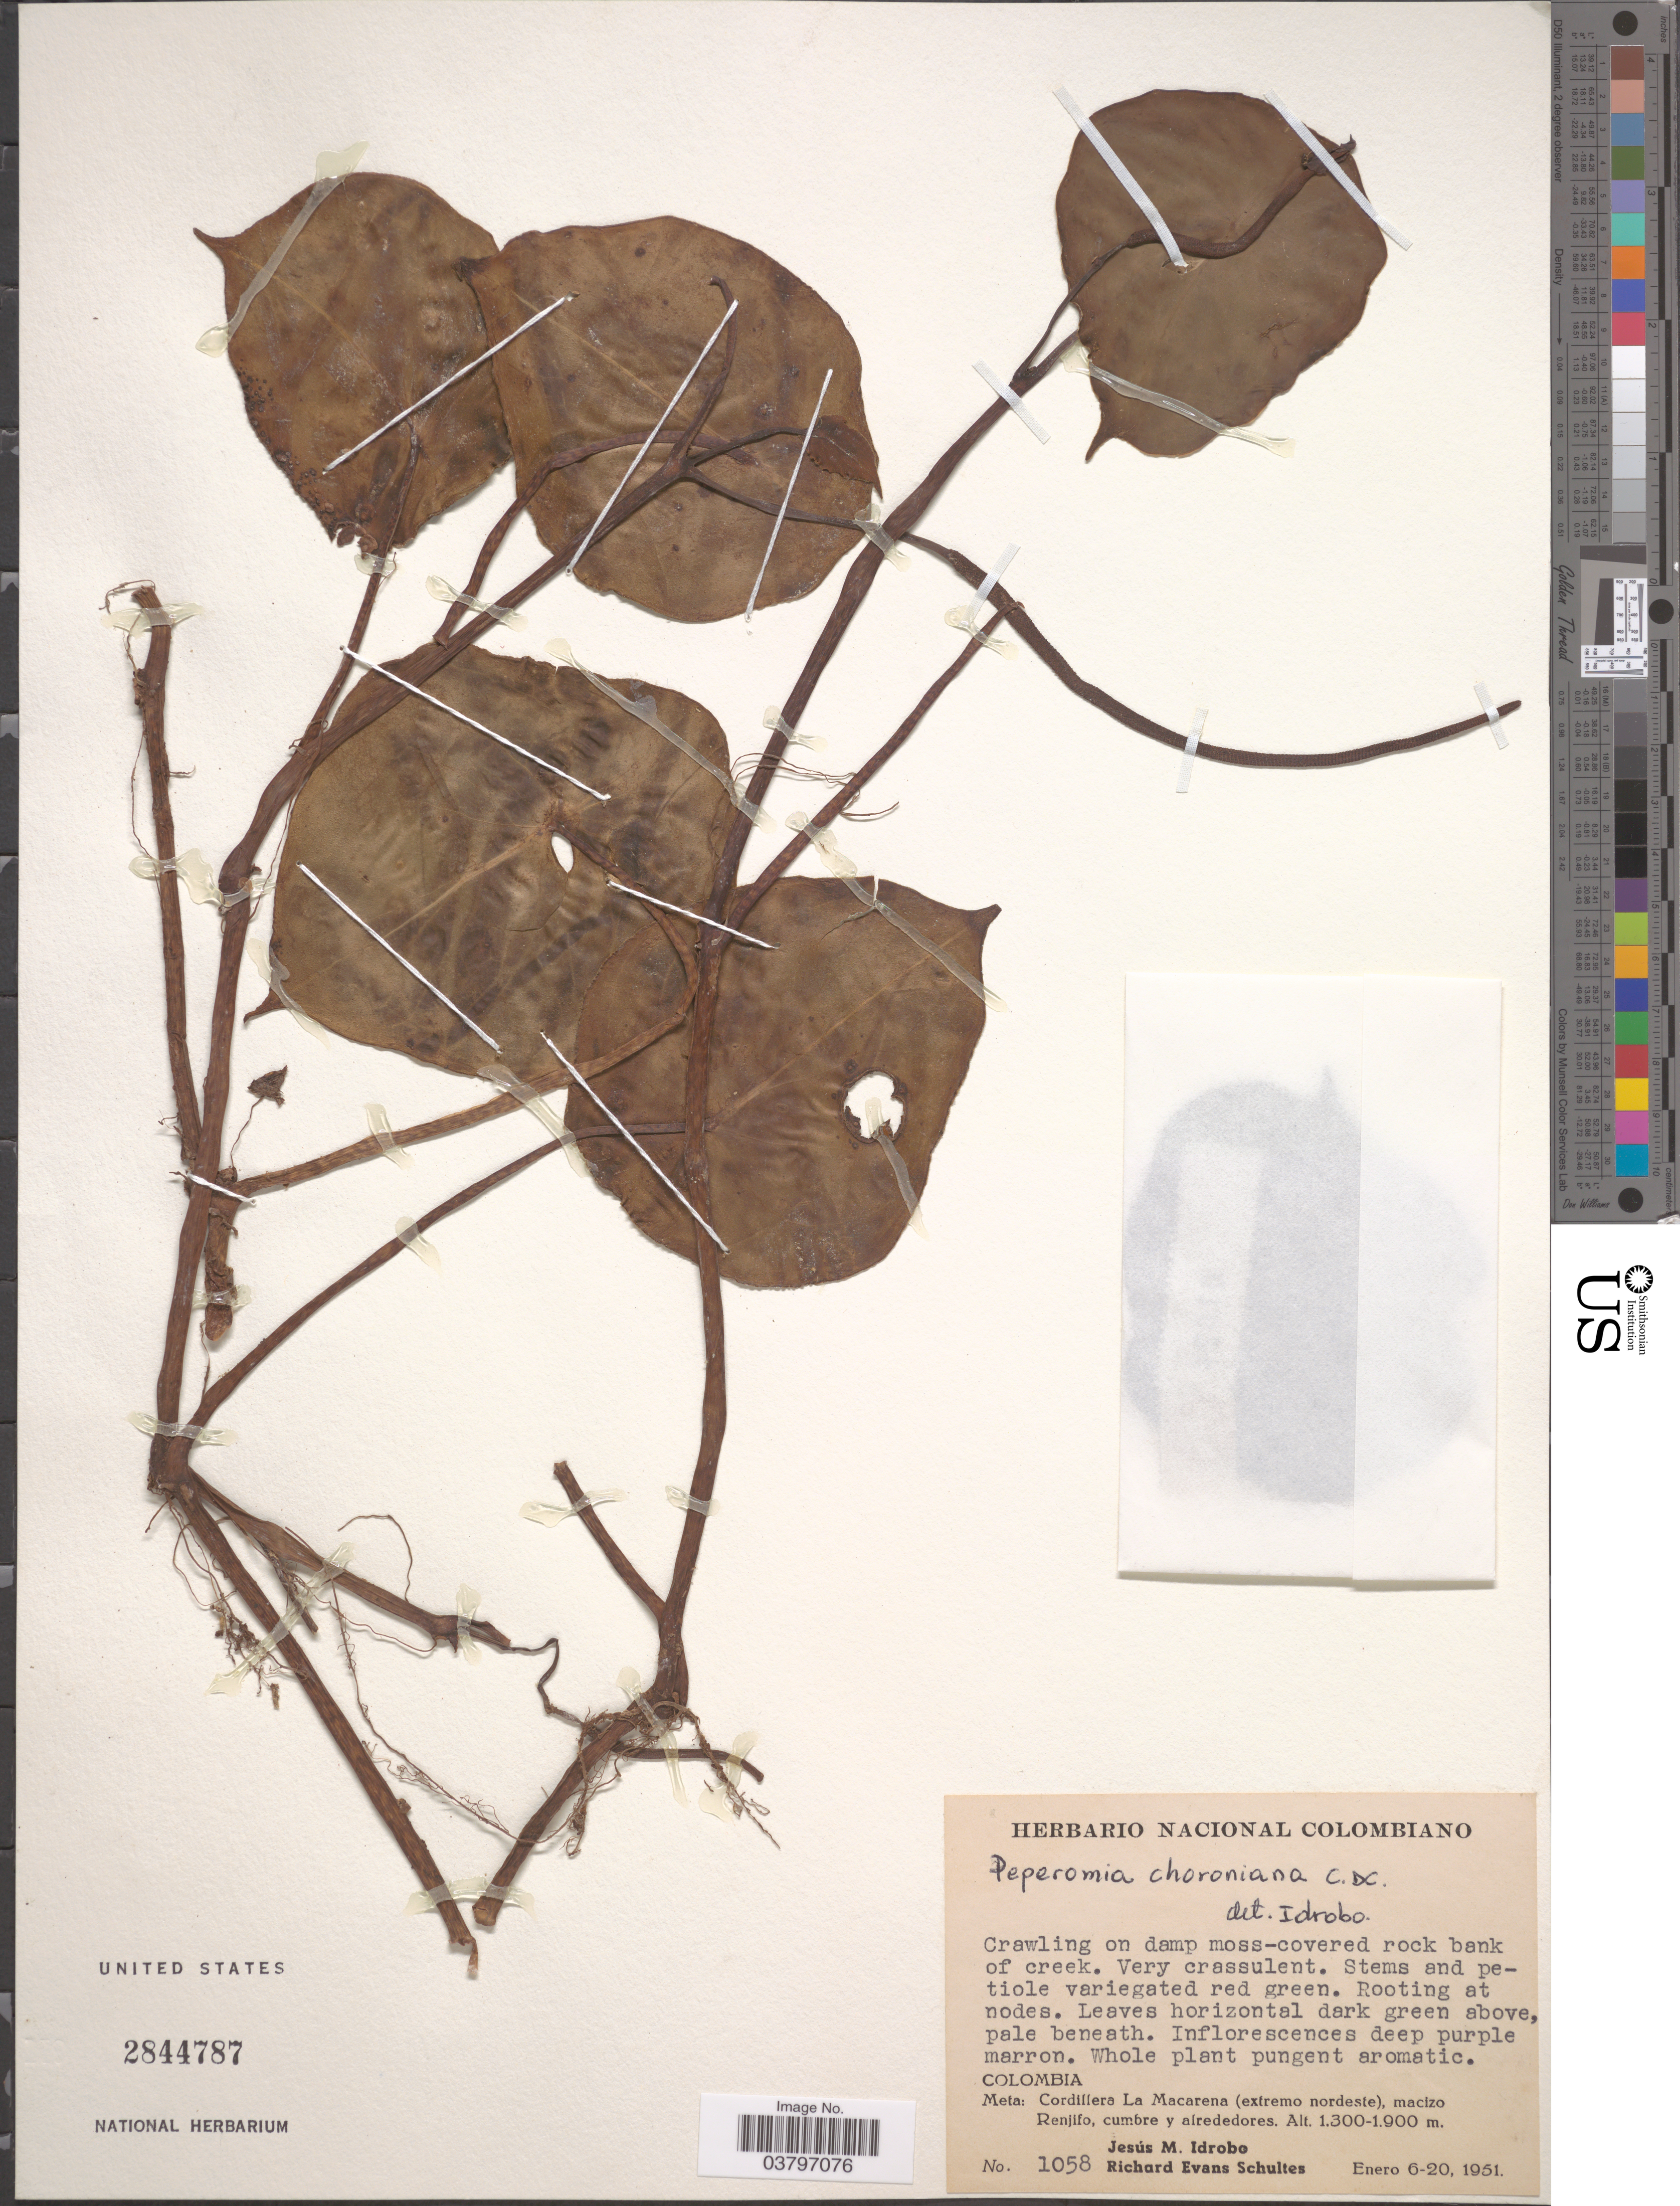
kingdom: Plantae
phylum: Tracheophyta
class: Magnoliopsida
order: Piperales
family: Piperaceae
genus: Peperomia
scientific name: Peperomia choroniana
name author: C. DC.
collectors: J. M. Idrobo & R. E. Schultes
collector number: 1058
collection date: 1951-01-06/1951-01-20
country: Colombia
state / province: Meta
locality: Cordillera La Macarena (extremo nordeste), macizo Renjifo, cumbre y alrededores.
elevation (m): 1300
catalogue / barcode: US 2844787